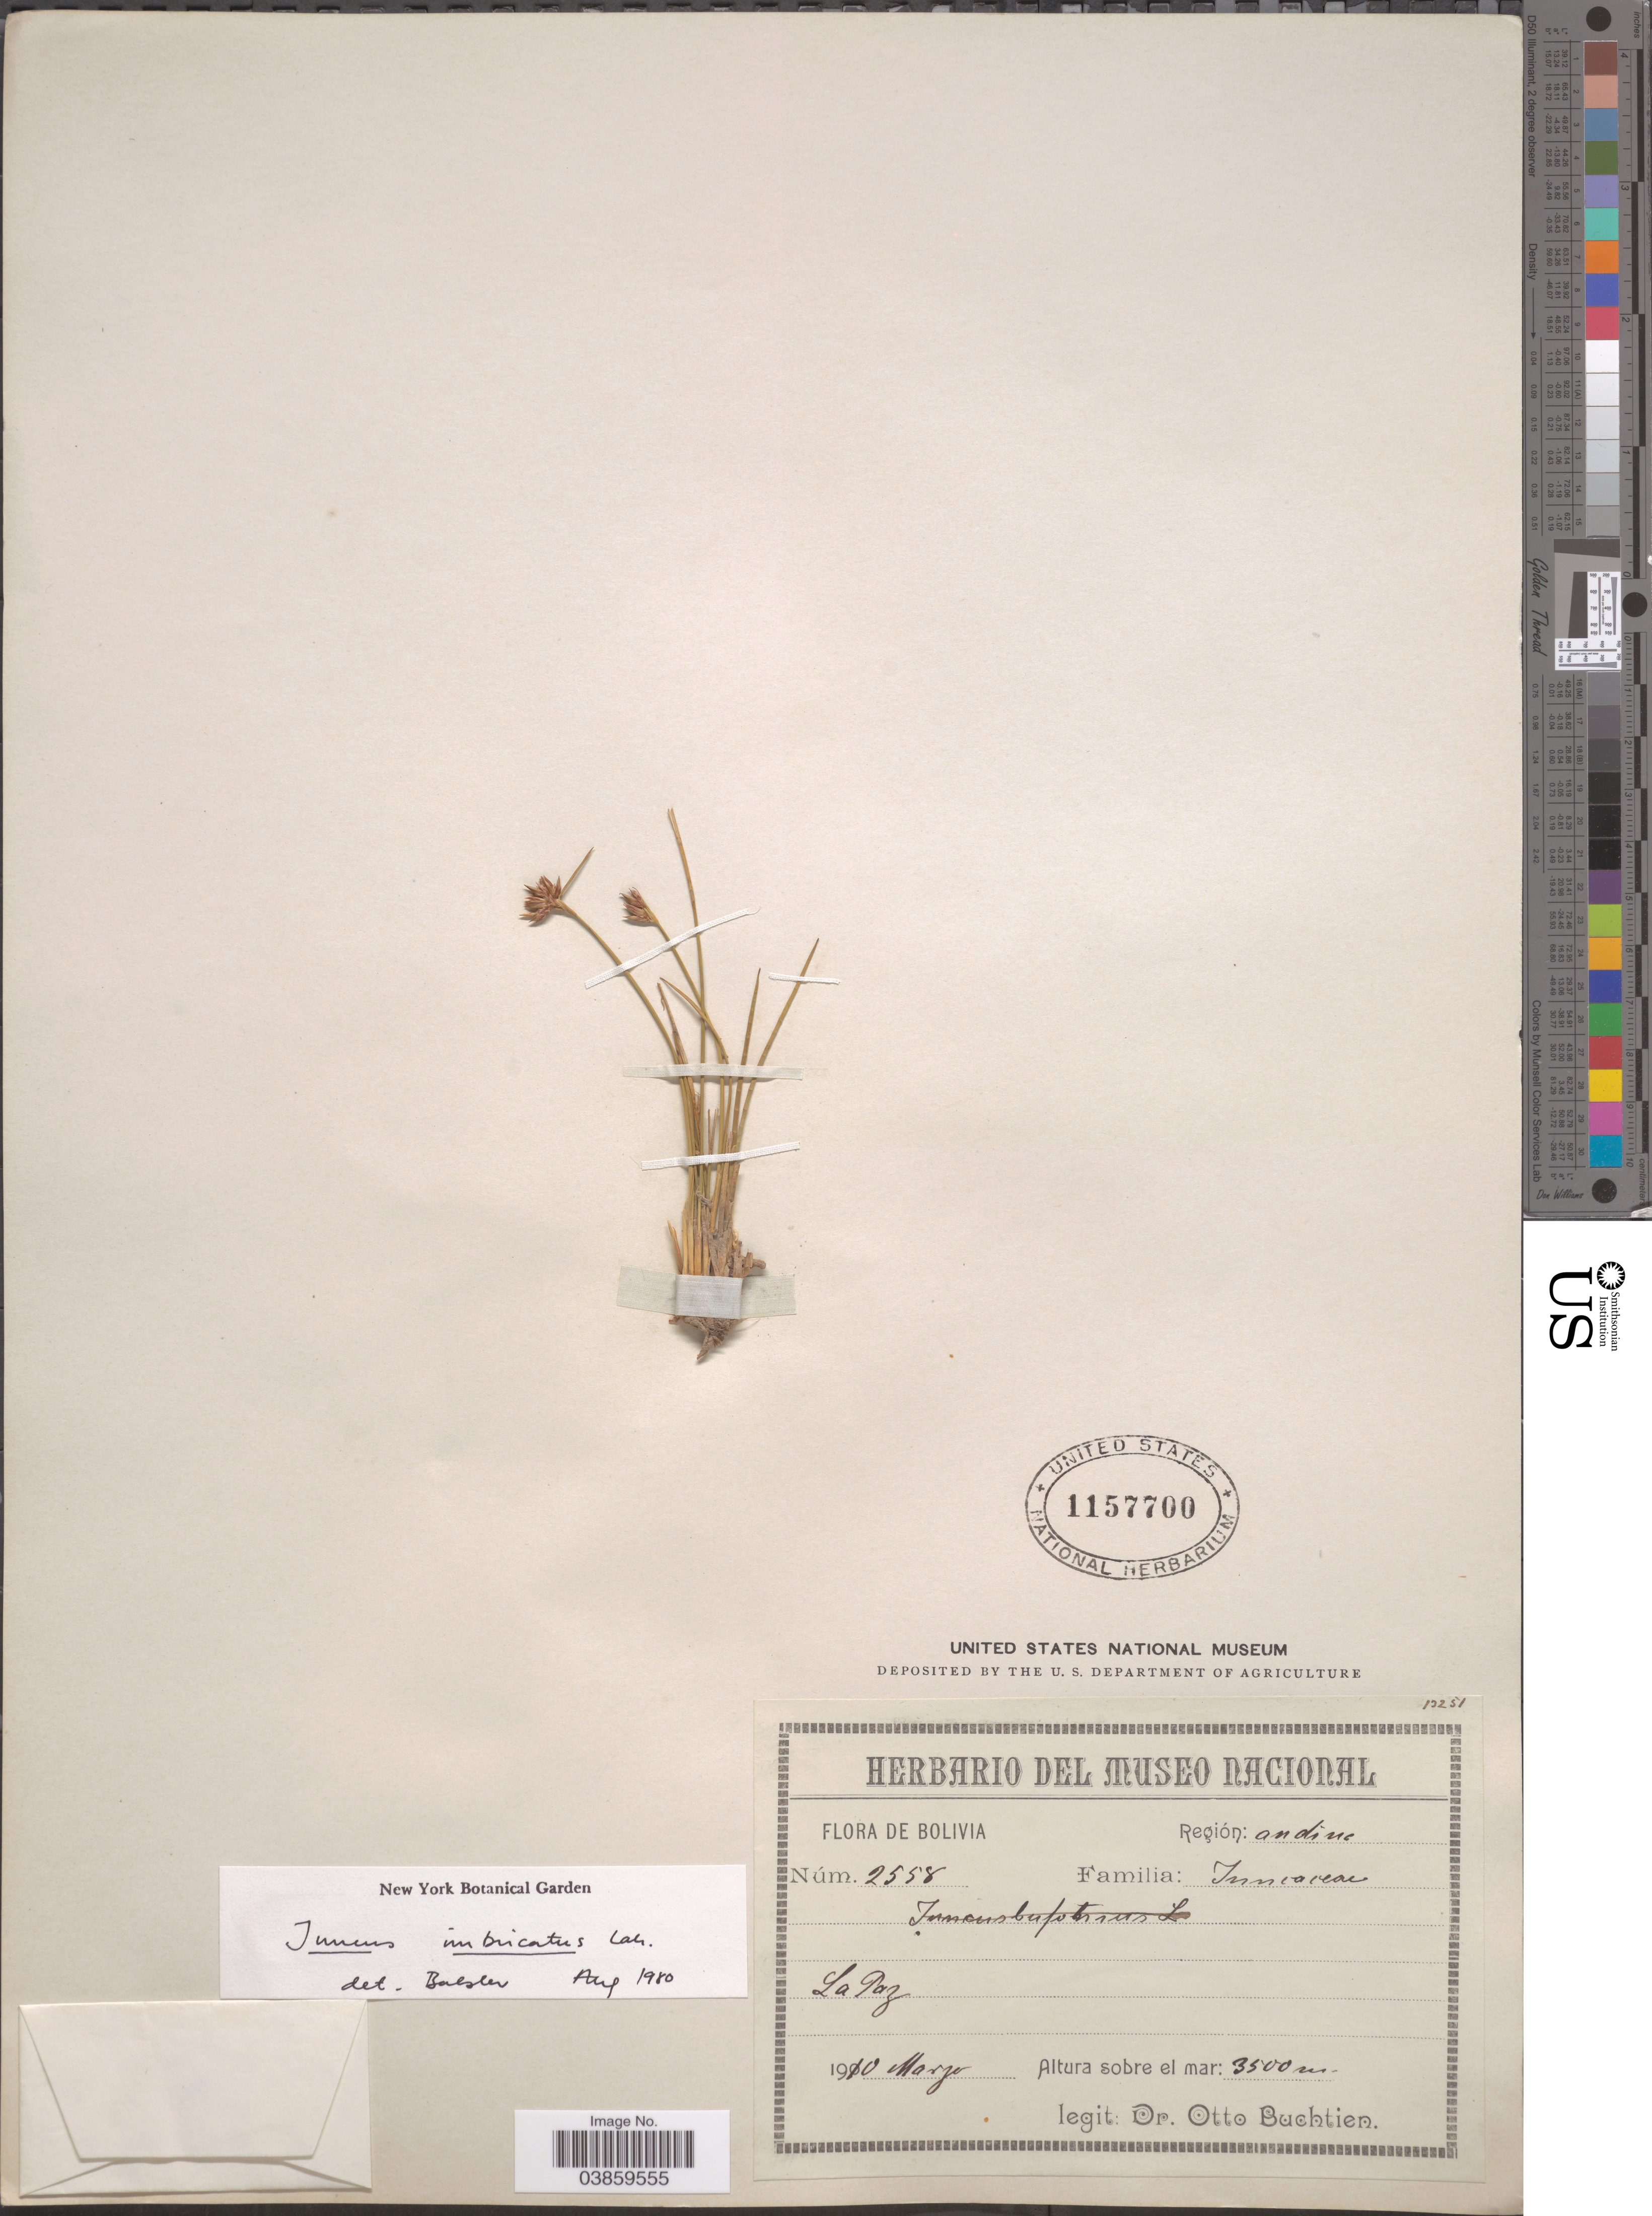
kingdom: Plantae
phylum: Tracheophyta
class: Liliopsida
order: Poales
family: Juncaceae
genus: Juncus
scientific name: Juncus imbricatus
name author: Laharpe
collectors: O. Buchtien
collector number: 2558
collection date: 1910-03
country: Bolivia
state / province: La Paz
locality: Regíon: andine.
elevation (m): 3500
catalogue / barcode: US 1157700